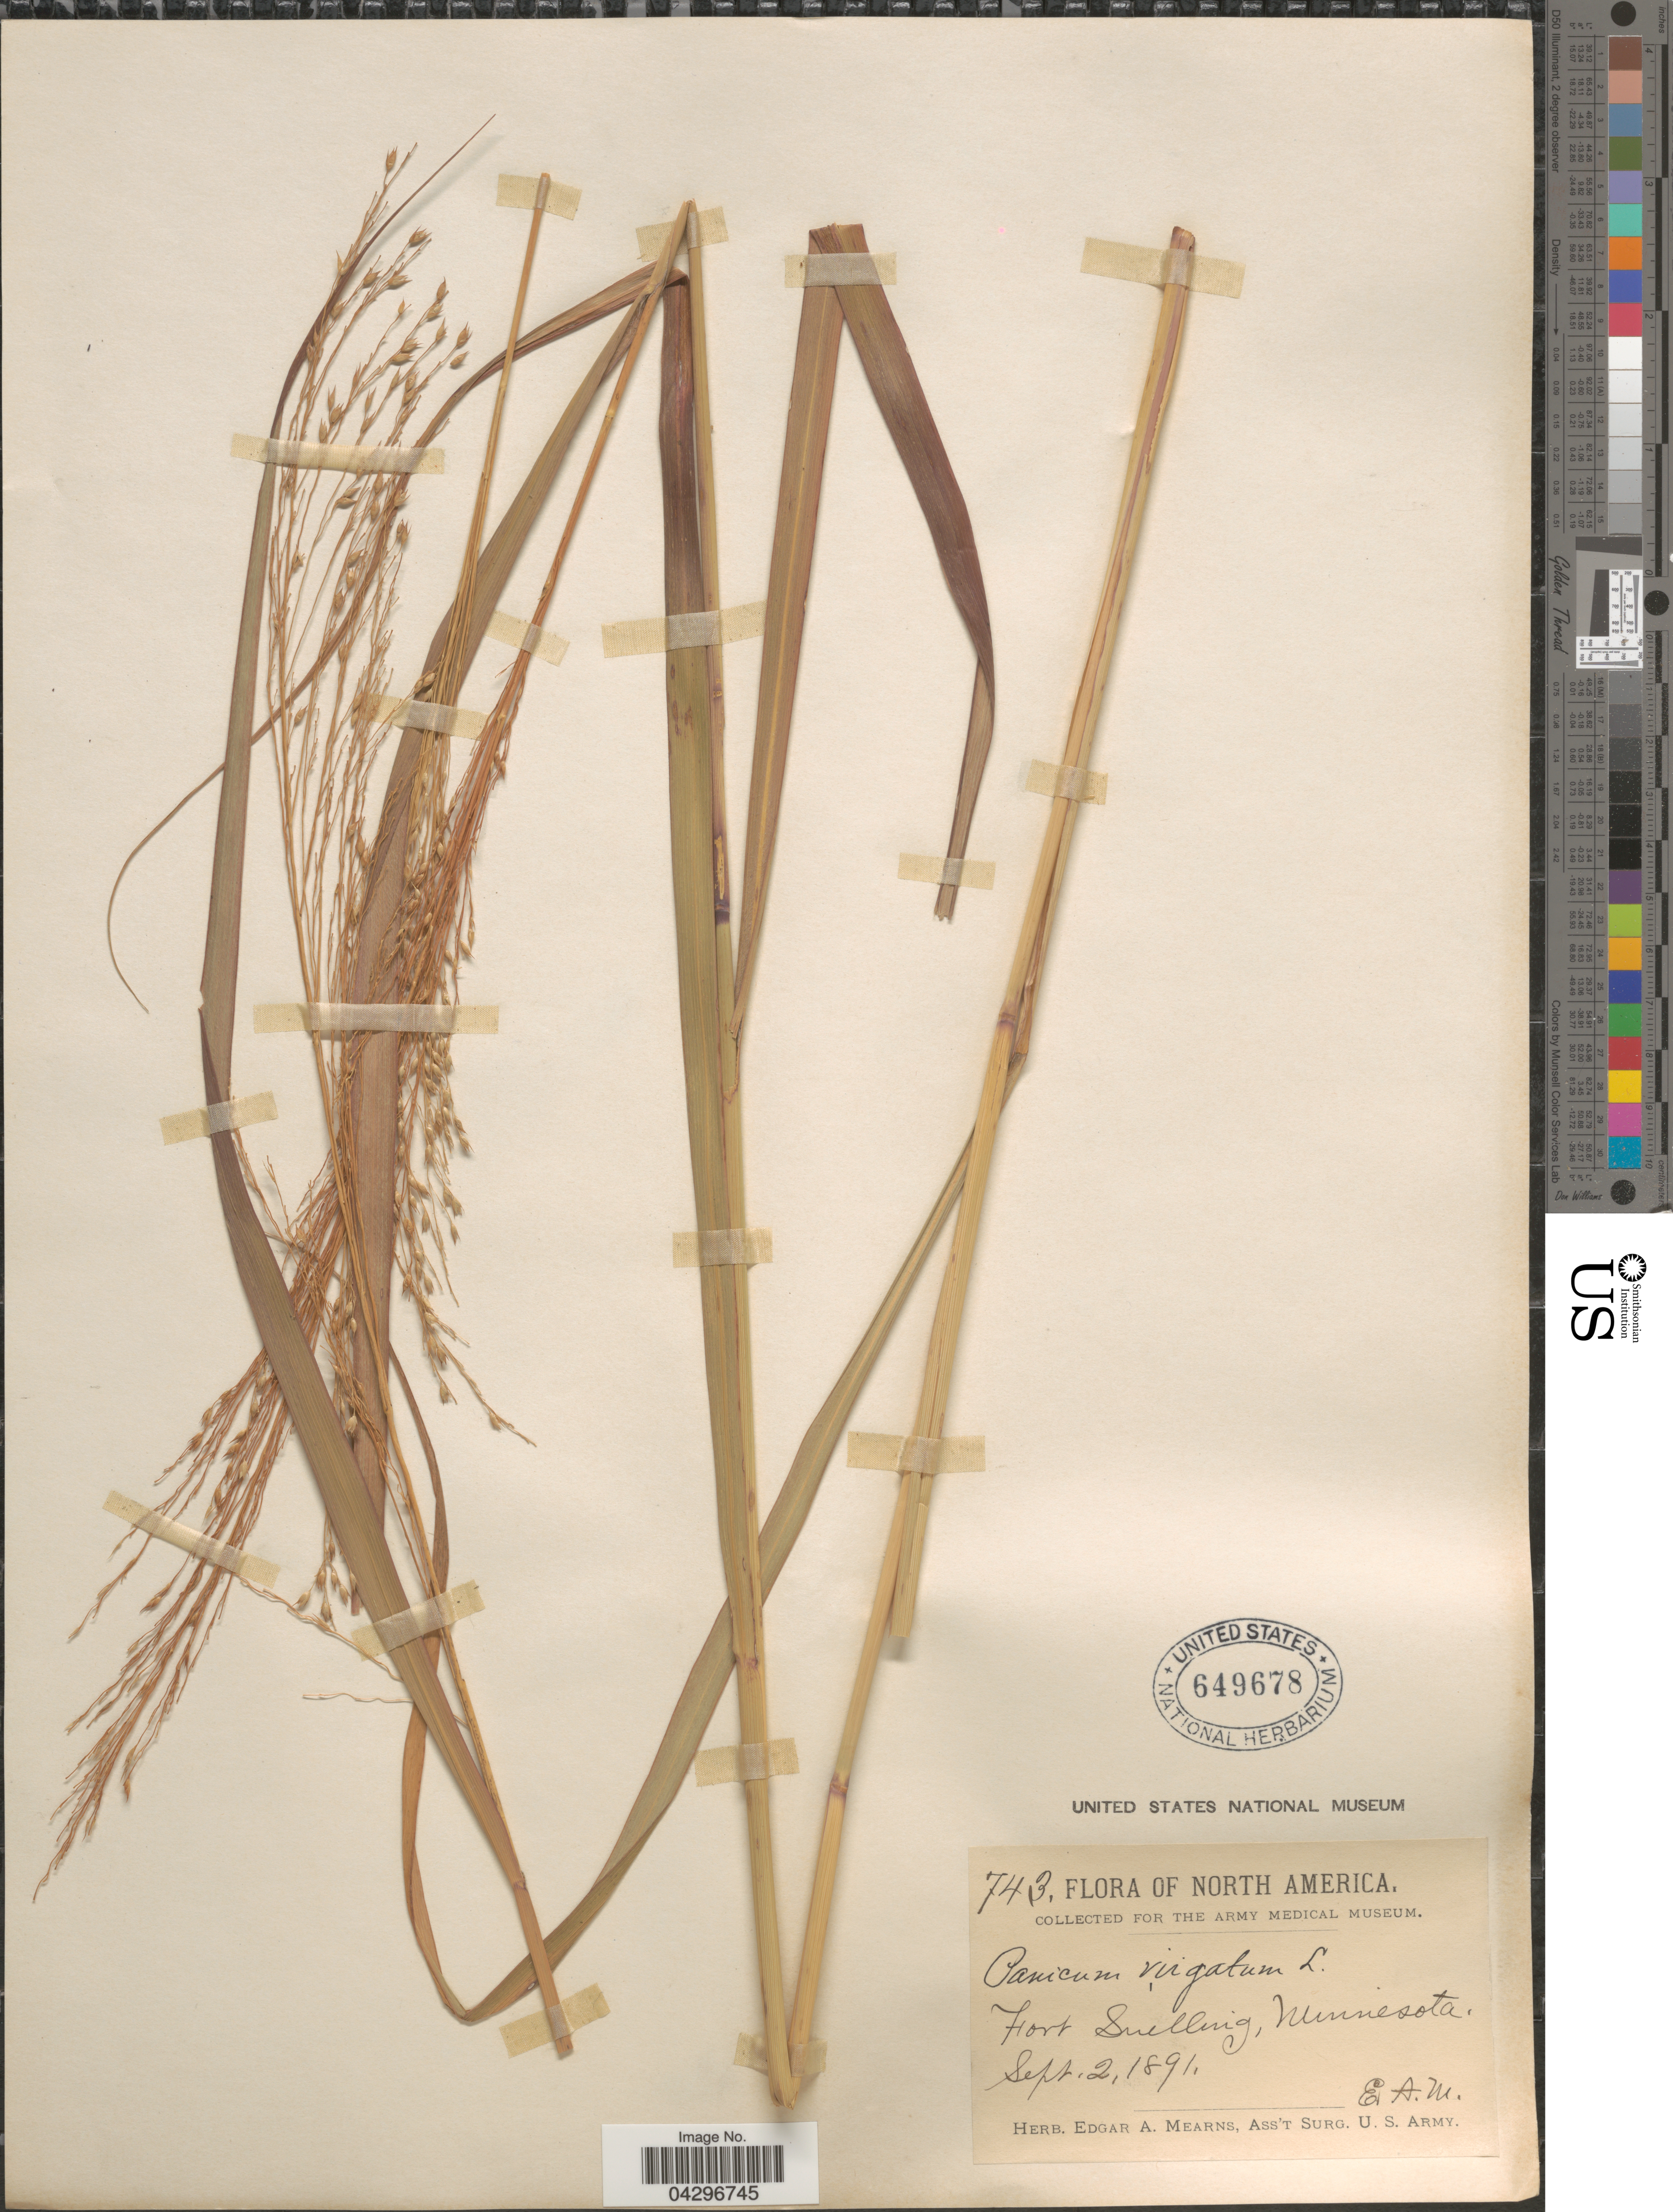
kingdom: Plantae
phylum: Tracheophyta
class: Liliopsida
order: Poales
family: Poaceae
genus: Panicum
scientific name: Panicum virgatum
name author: L.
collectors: E. A. Mearns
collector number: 743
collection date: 1891-09-02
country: United States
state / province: Minnesota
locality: Fort Snelling.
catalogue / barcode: US 649678